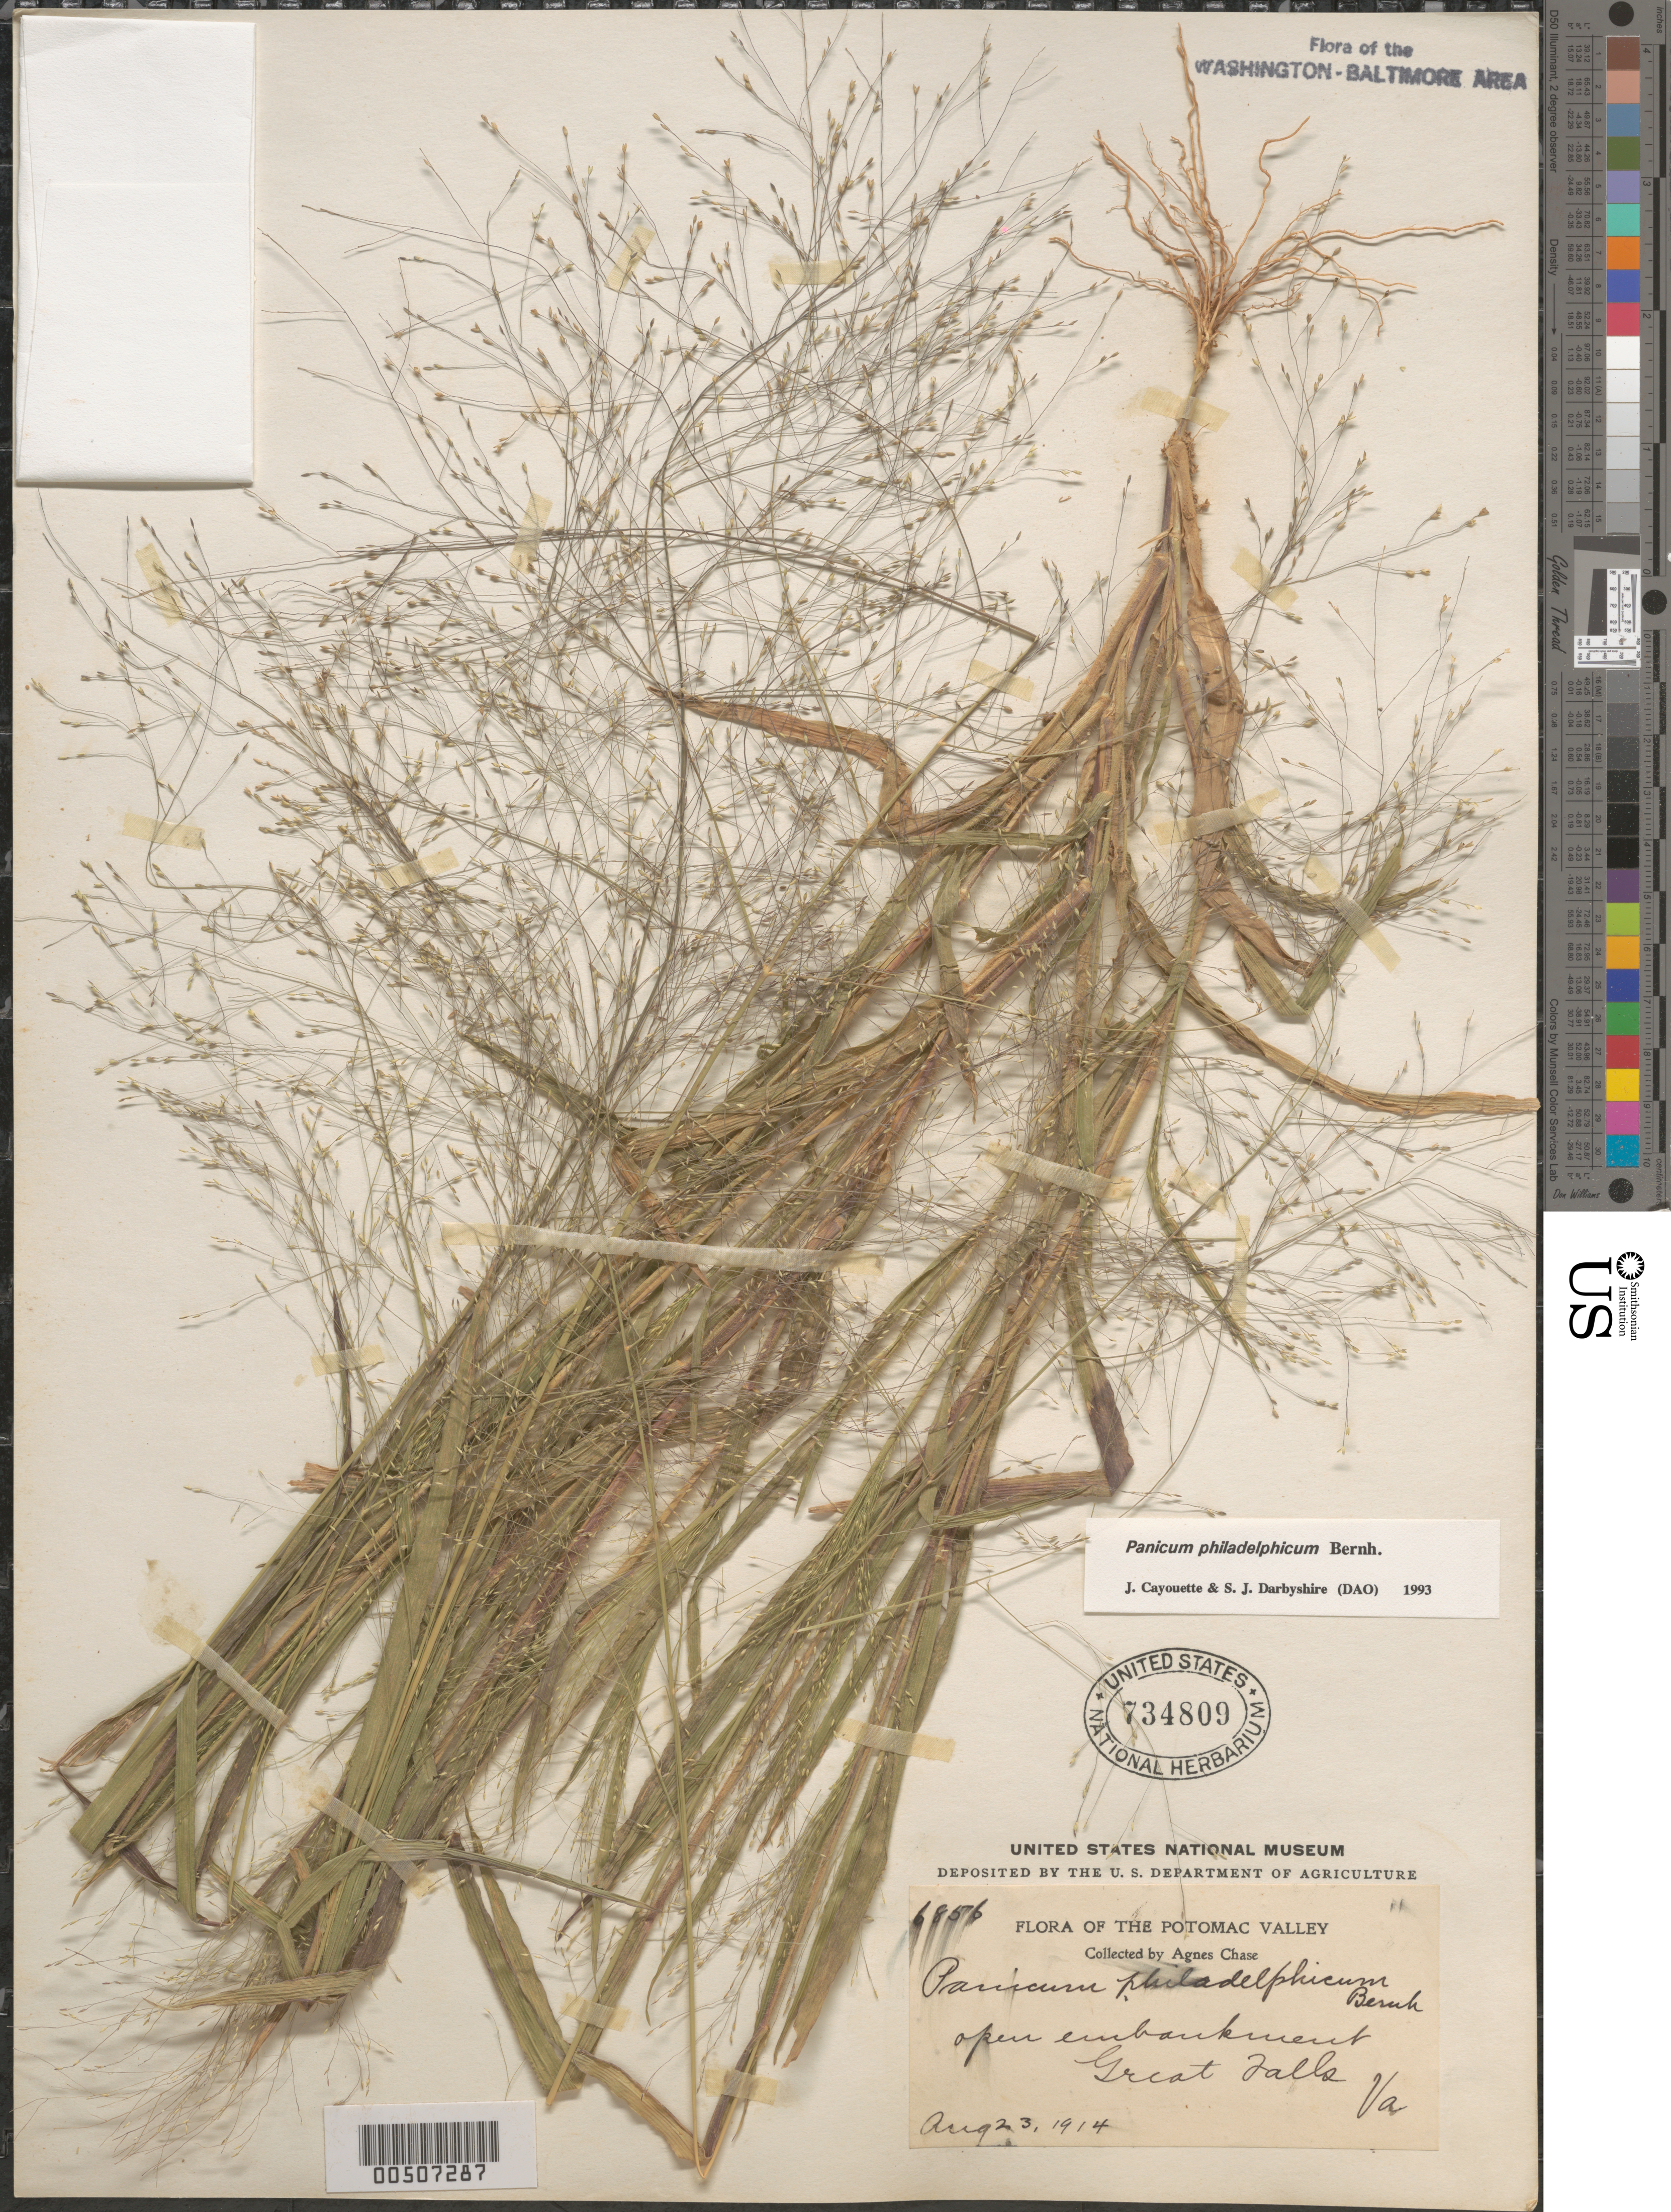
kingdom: Plantae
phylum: Tracheophyta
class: Liliopsida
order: Poales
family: Poaceae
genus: Panicum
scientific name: Panicum philadelphicum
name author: Bernh. ex Trin.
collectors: A. Chase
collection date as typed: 23 Aug 1914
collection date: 1914-08-23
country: United States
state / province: Virginia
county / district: Fairfax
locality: Great Falls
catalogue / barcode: US 734809